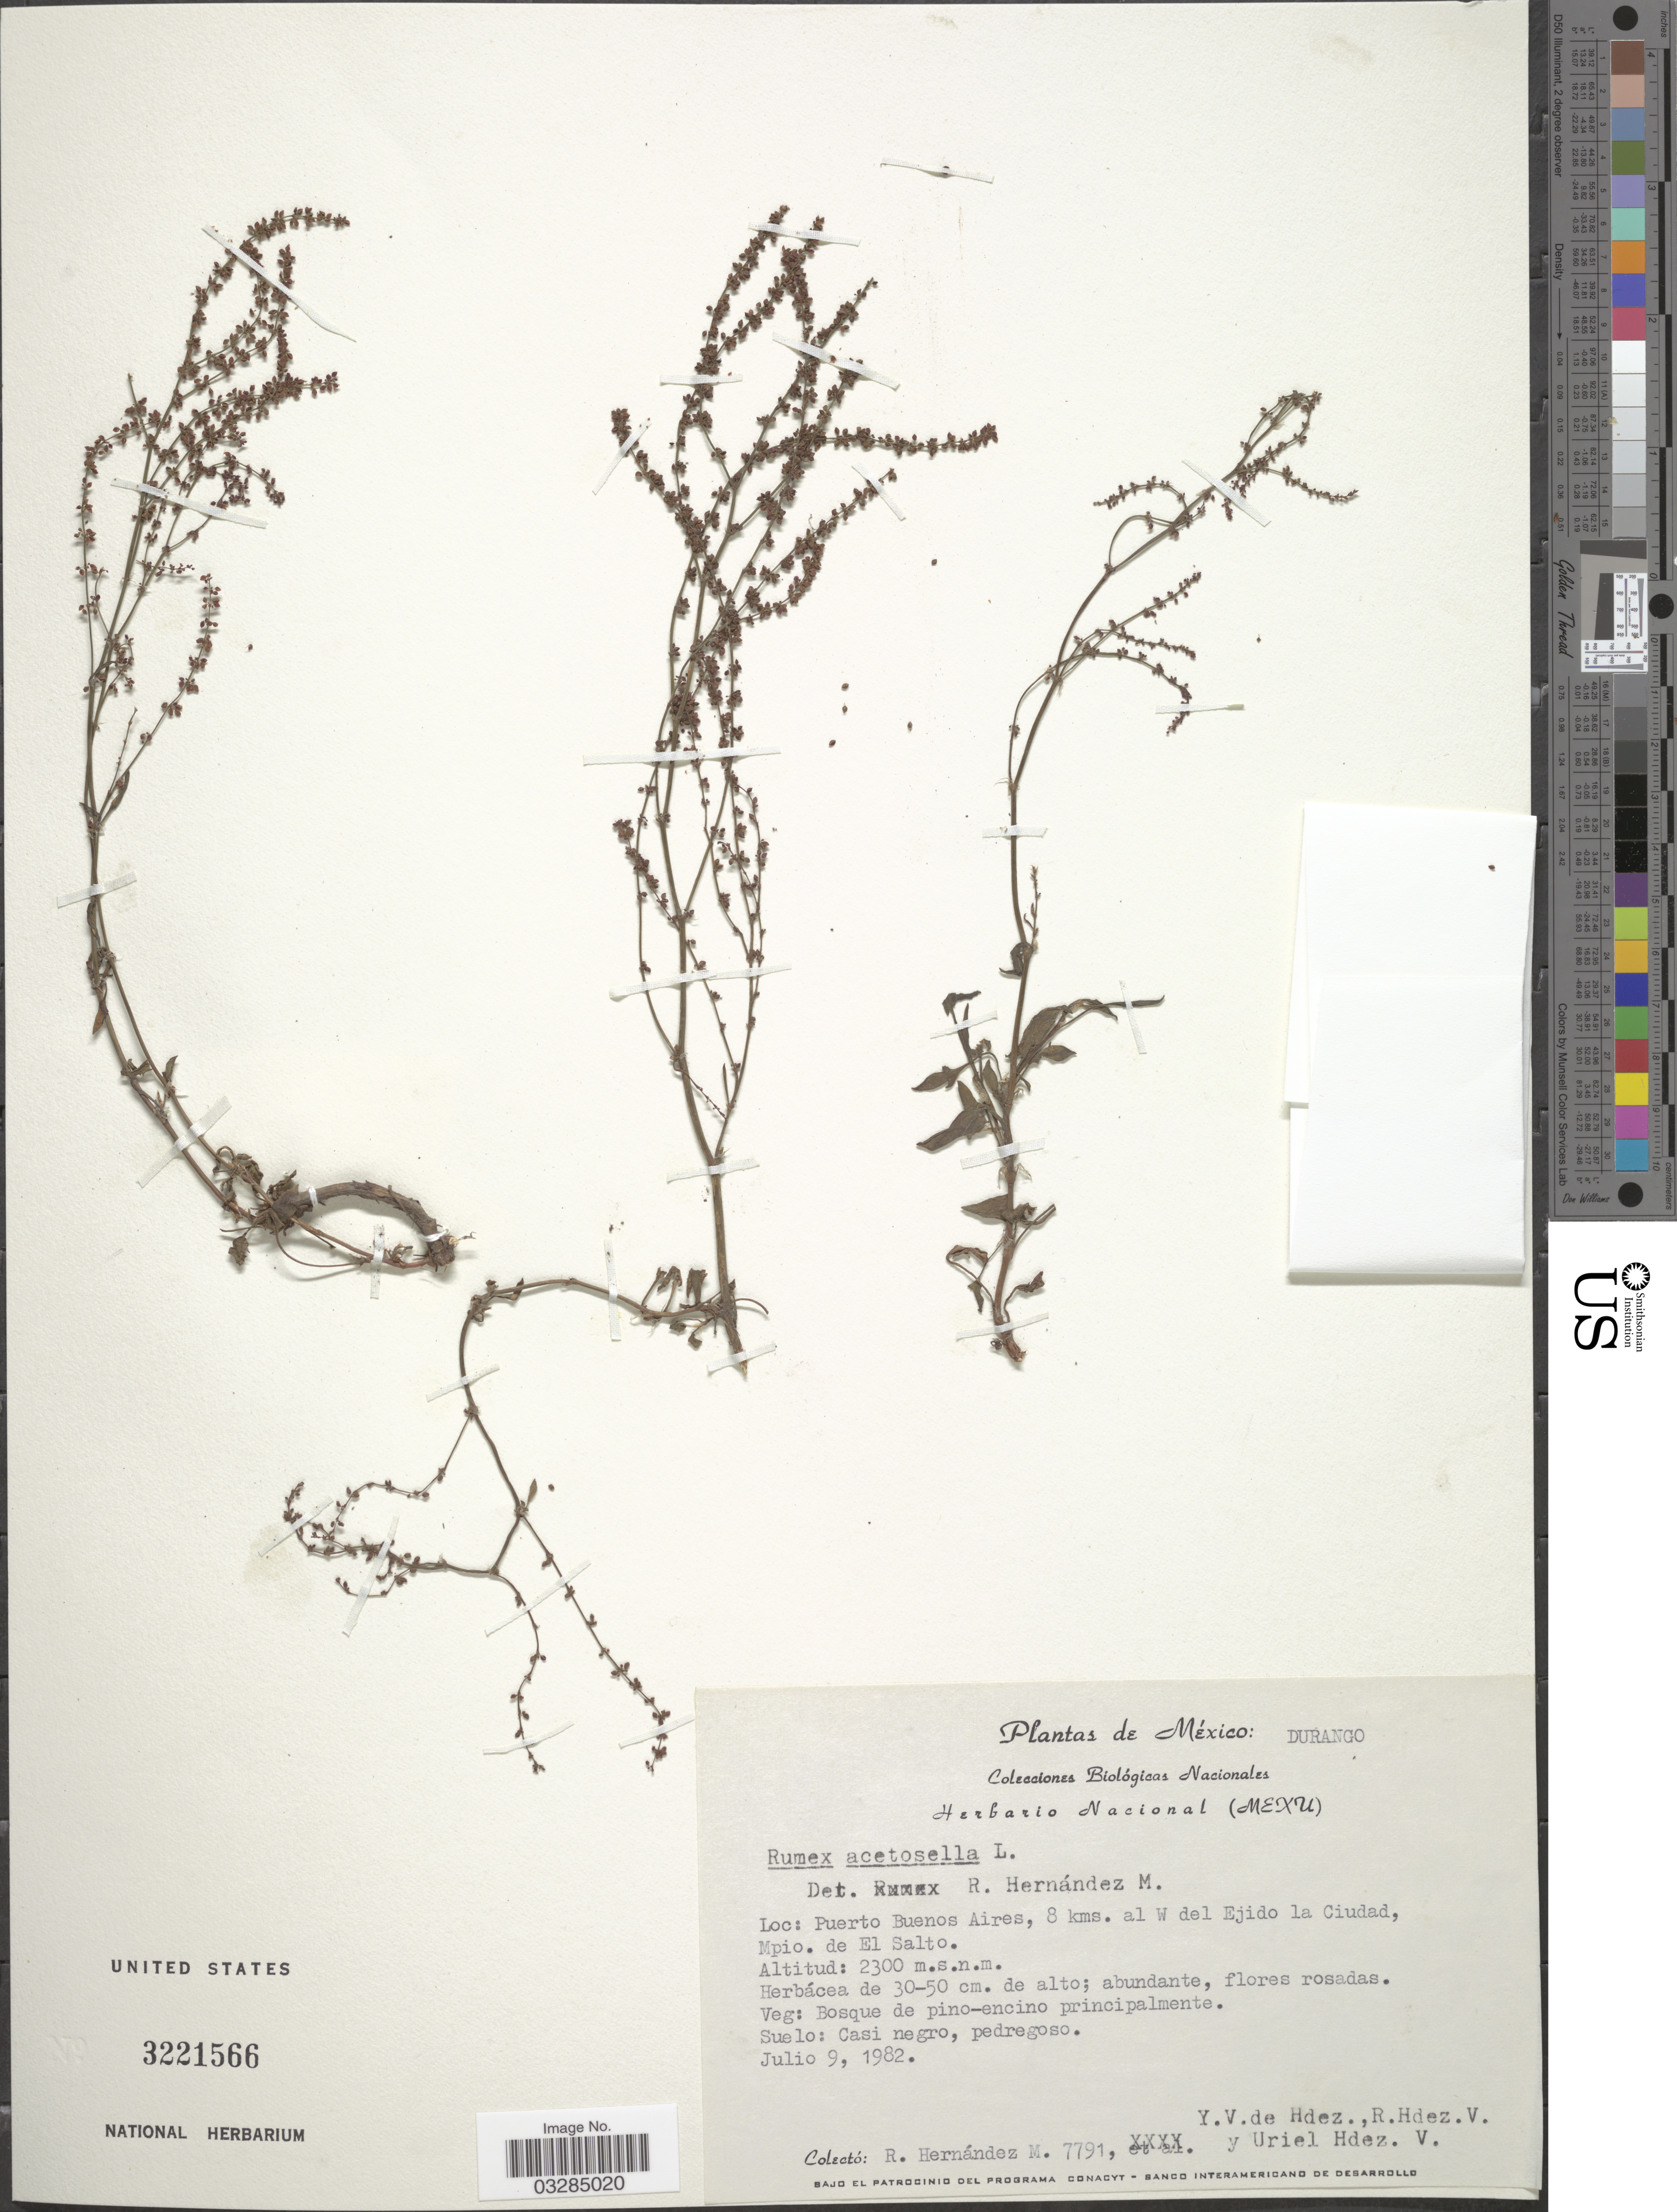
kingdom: Plantae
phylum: Tracheophyta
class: Magnoliopsida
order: Caryophyllales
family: Polygonaceae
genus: Rumex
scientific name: Rumex acetosella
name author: L.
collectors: R. Hernández M., Y. V. De Hdez, R. Hdez.-V. & U. Hdez.-V.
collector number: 7791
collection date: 1982-07-09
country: Mexico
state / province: Durango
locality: Puerto Bueno Aires, 8 kms. al W del Ejido la Ciudad, Mpio. de El Salto.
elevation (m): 2300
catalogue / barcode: US 3221566